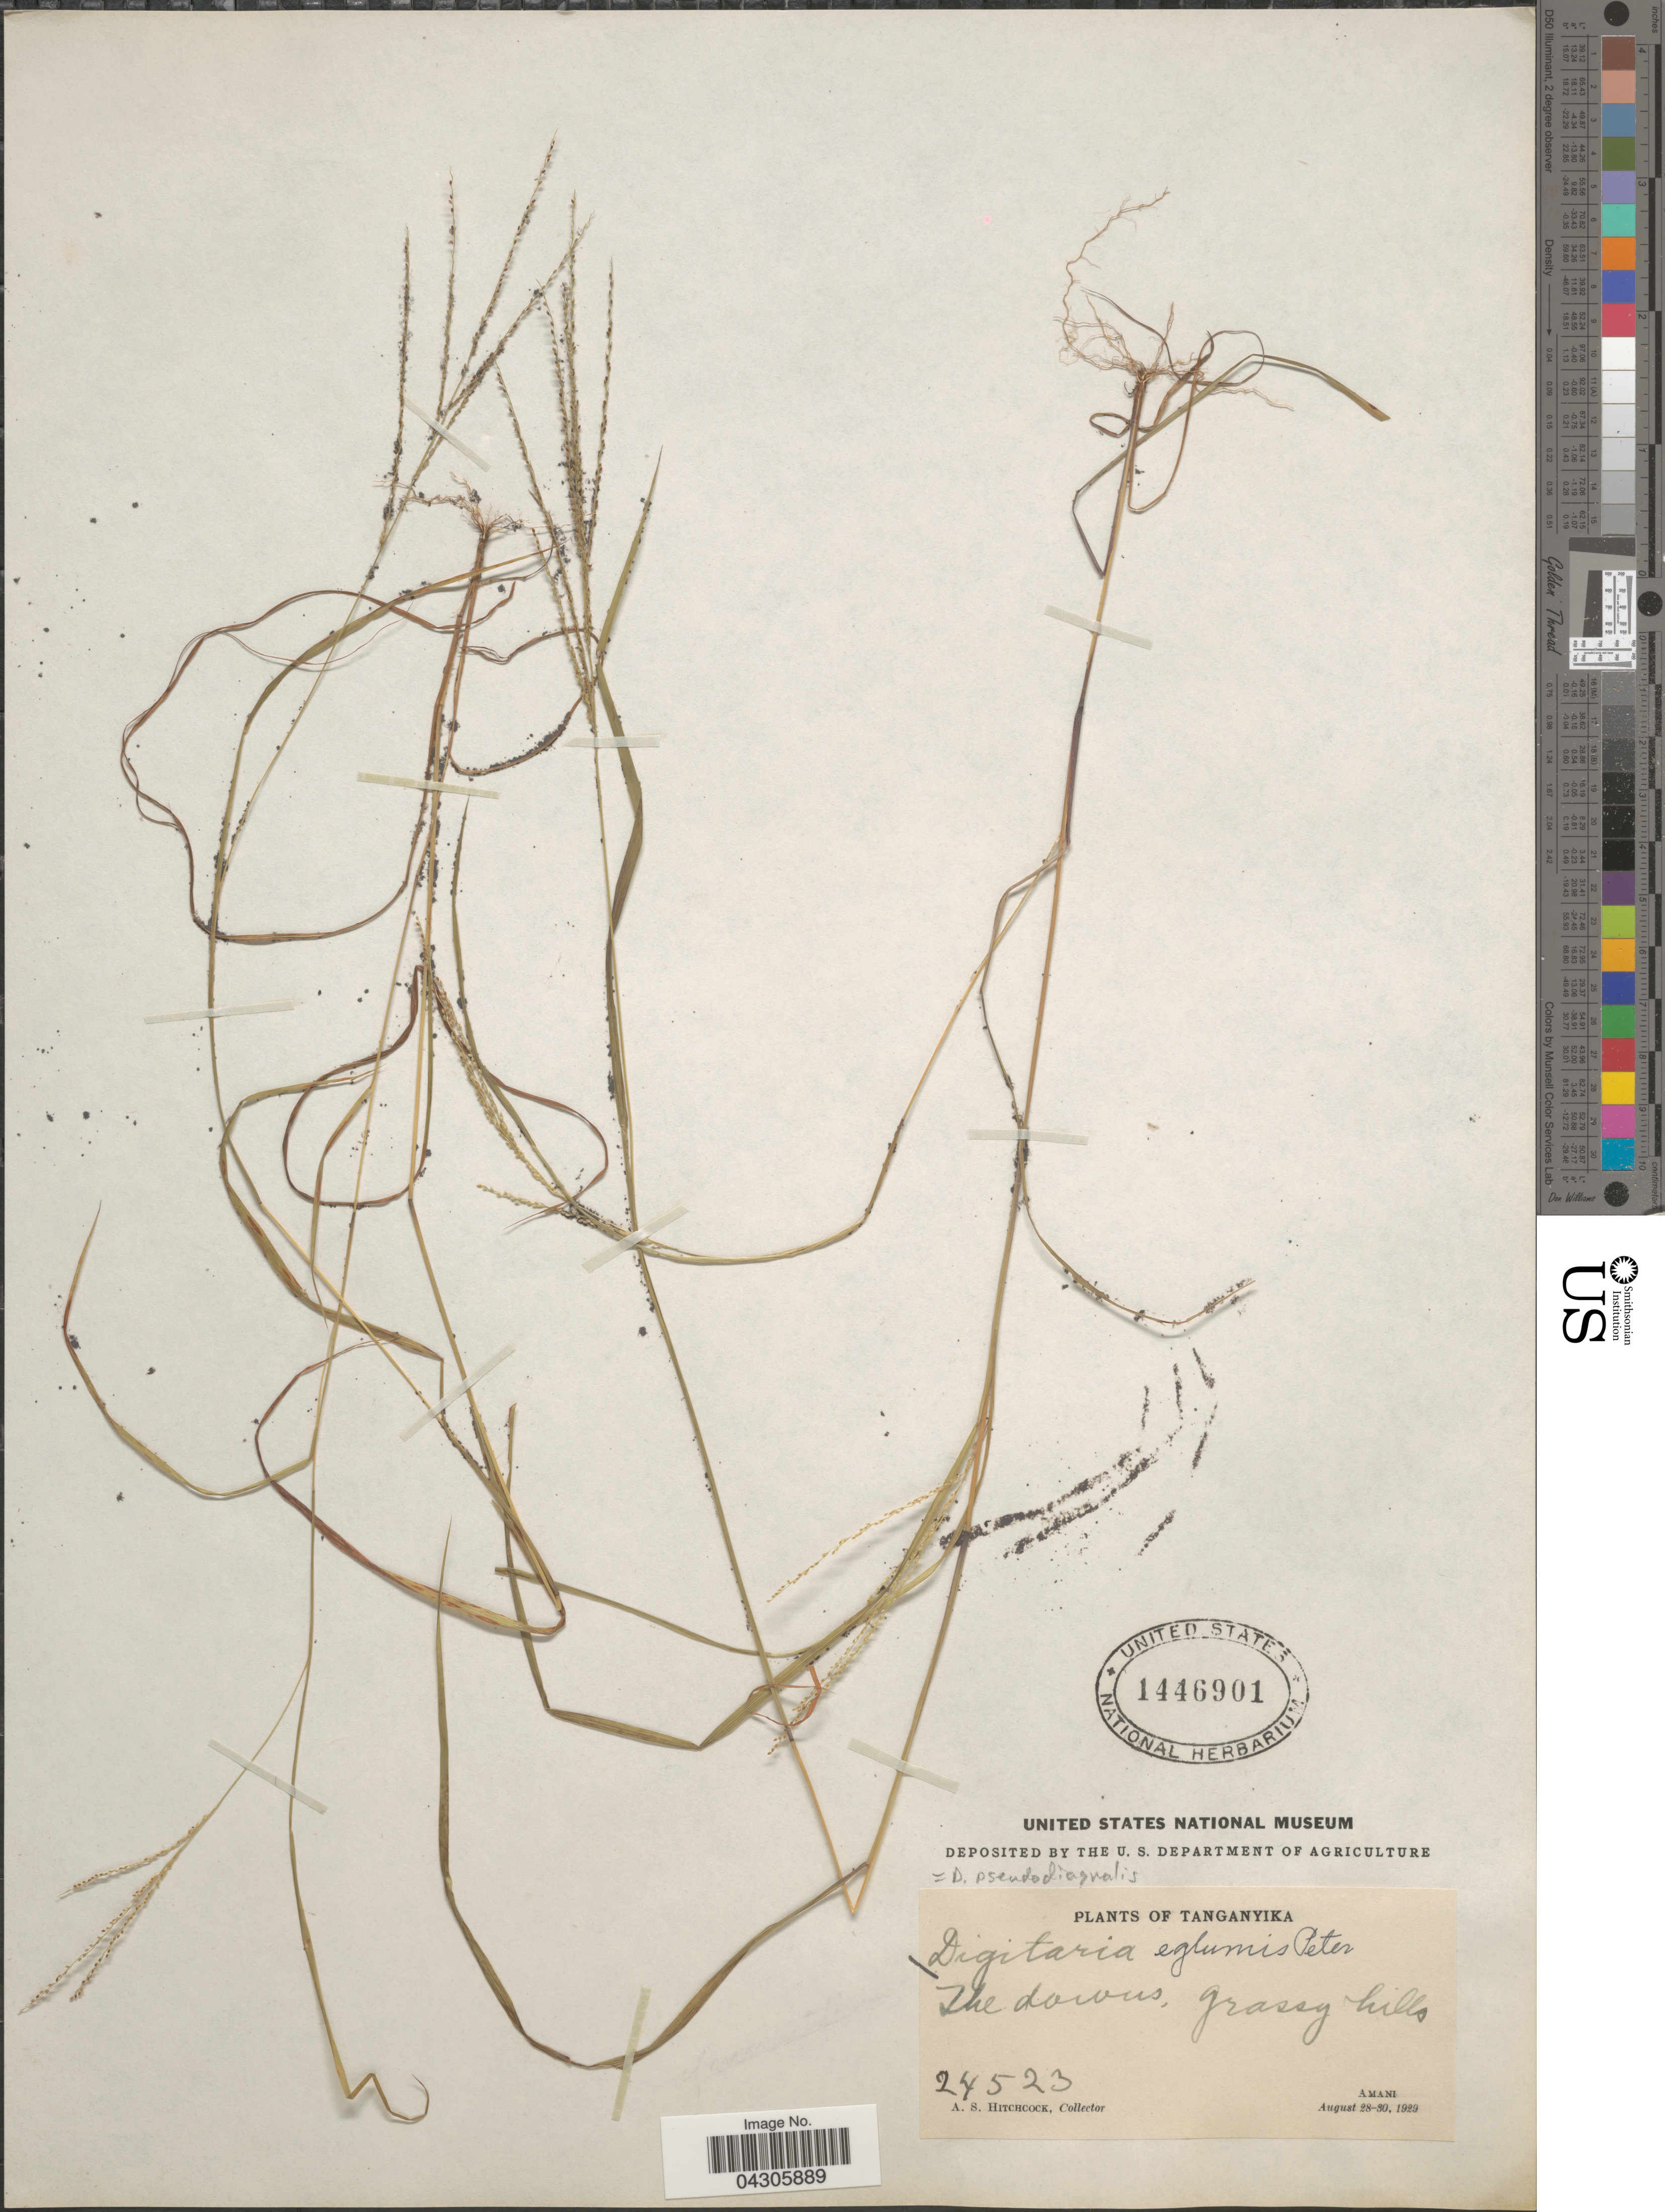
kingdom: Plantae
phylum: Tracheophyta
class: Liliopsida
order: Poales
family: Poaceae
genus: Digitaria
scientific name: Digitaria pseudodiagonalis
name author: Chiov.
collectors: A. S. Hitchcock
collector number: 24523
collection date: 1929-08-28/1929-08-30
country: Tanzania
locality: Tanganyika. The downs, grassy hills. Amani.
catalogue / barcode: US 1446901